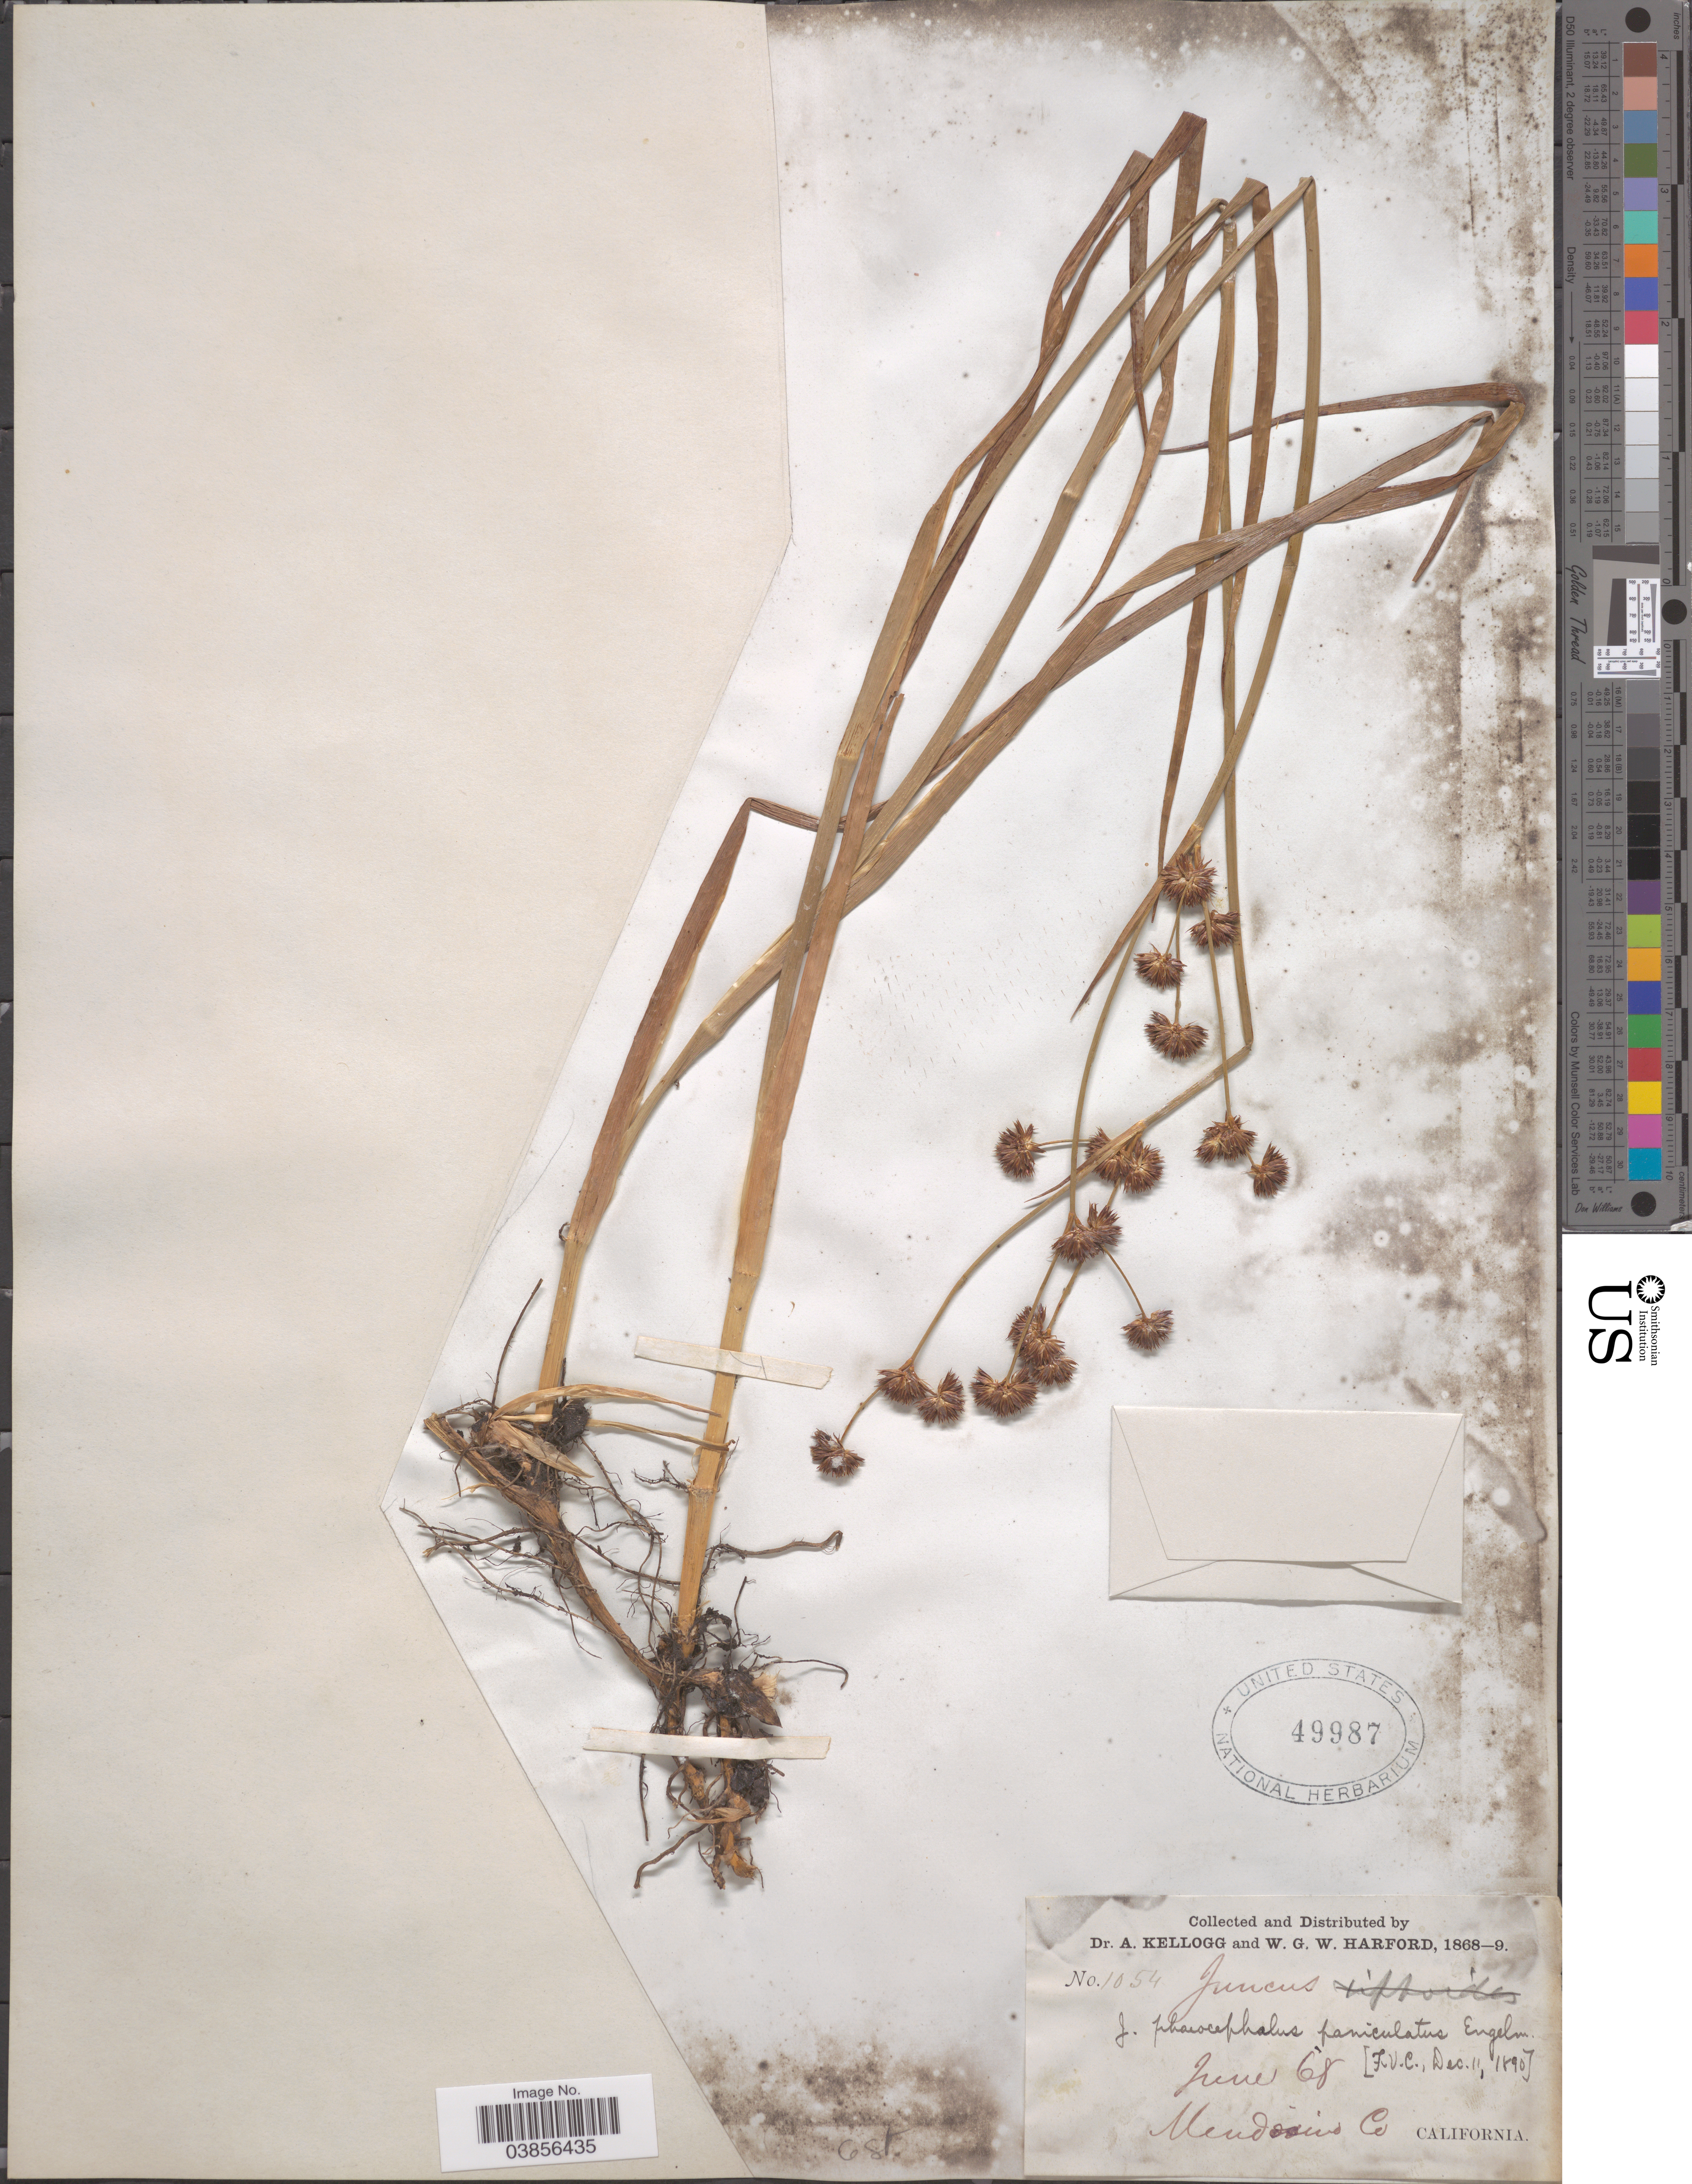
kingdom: Plantae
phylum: Tracheophyta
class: Liliopsida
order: Poales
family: Juncaceae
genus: Juncus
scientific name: Juncus phaeocephalus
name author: Engelm.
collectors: A. Kellogg & W. G. W. Harford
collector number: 1054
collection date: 1868-06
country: United States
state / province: California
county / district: Mendocino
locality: Mendocino Co.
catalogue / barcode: US 49987